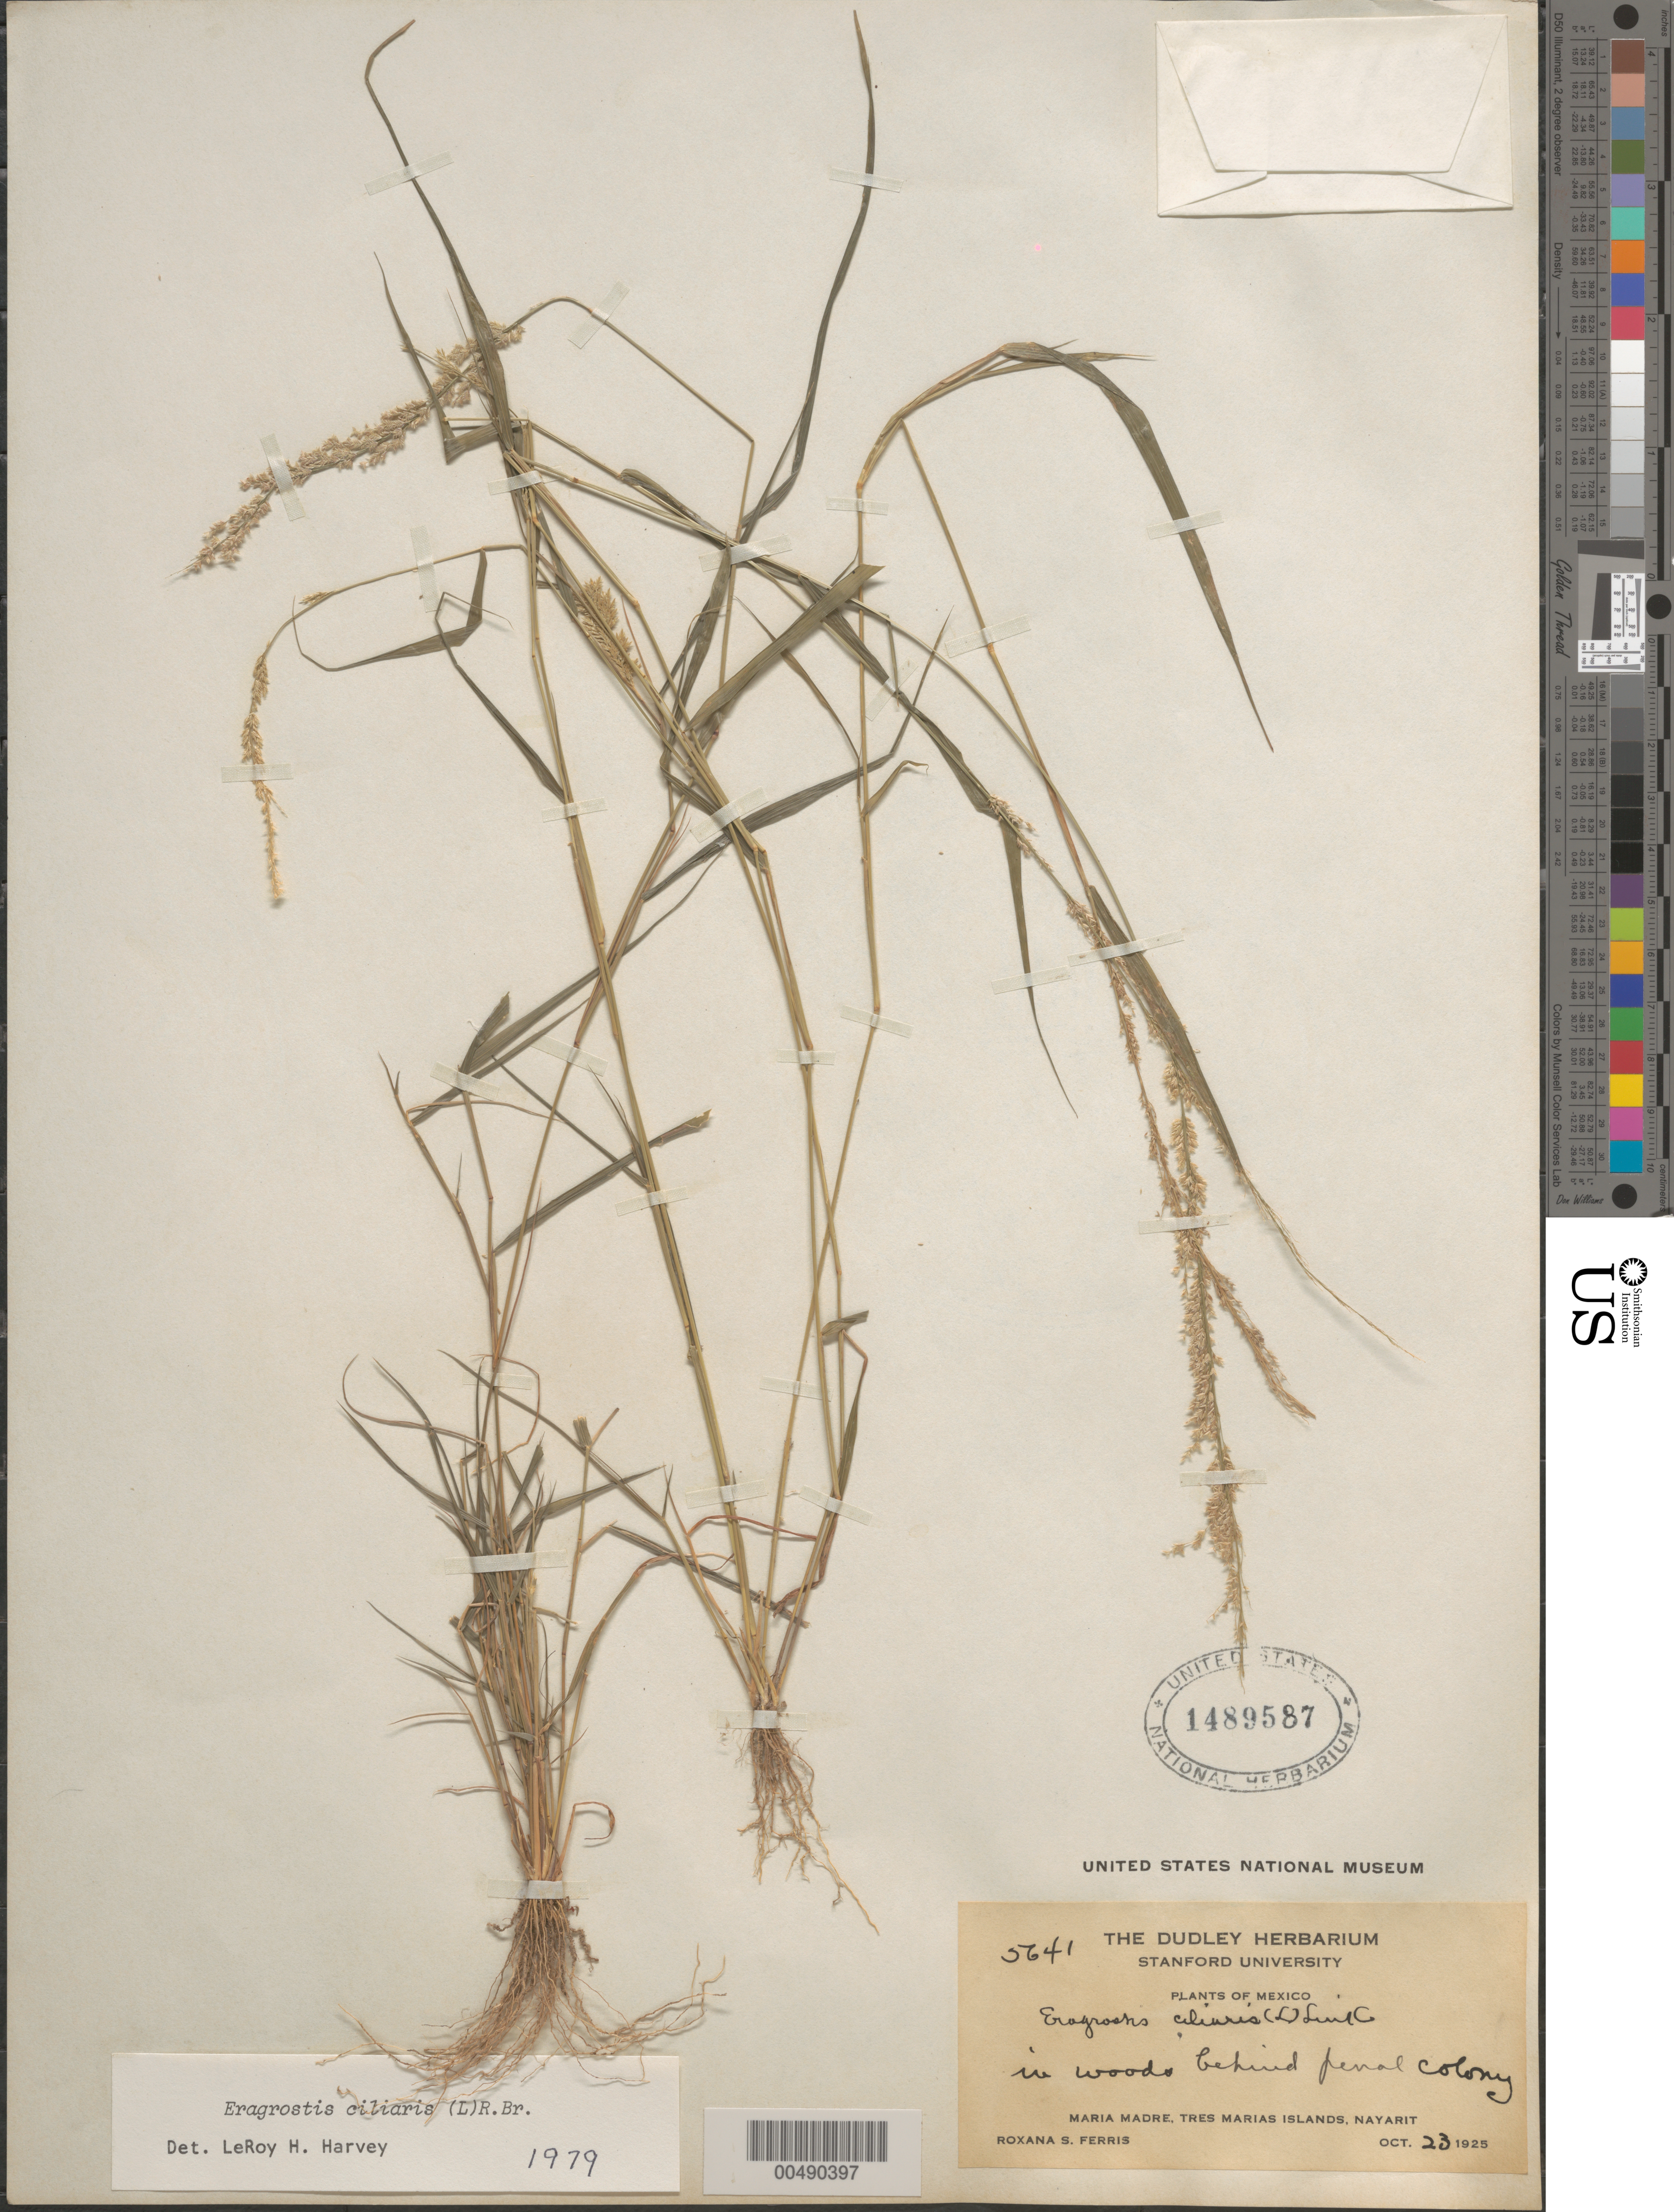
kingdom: Plantae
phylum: Tracheophyta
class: Liliopsida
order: Poales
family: Poaceae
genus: Eragrostis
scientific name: Eragrostis ciliaris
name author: (L.) R. Br.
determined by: Harvey, L. H.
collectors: R. S. Ferris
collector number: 5641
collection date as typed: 23 Oct 1925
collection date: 1925-10-23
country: Mexico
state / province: Nayarit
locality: Maria Madre, Tres Marias Islands, behind penal colony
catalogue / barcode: US 1489587